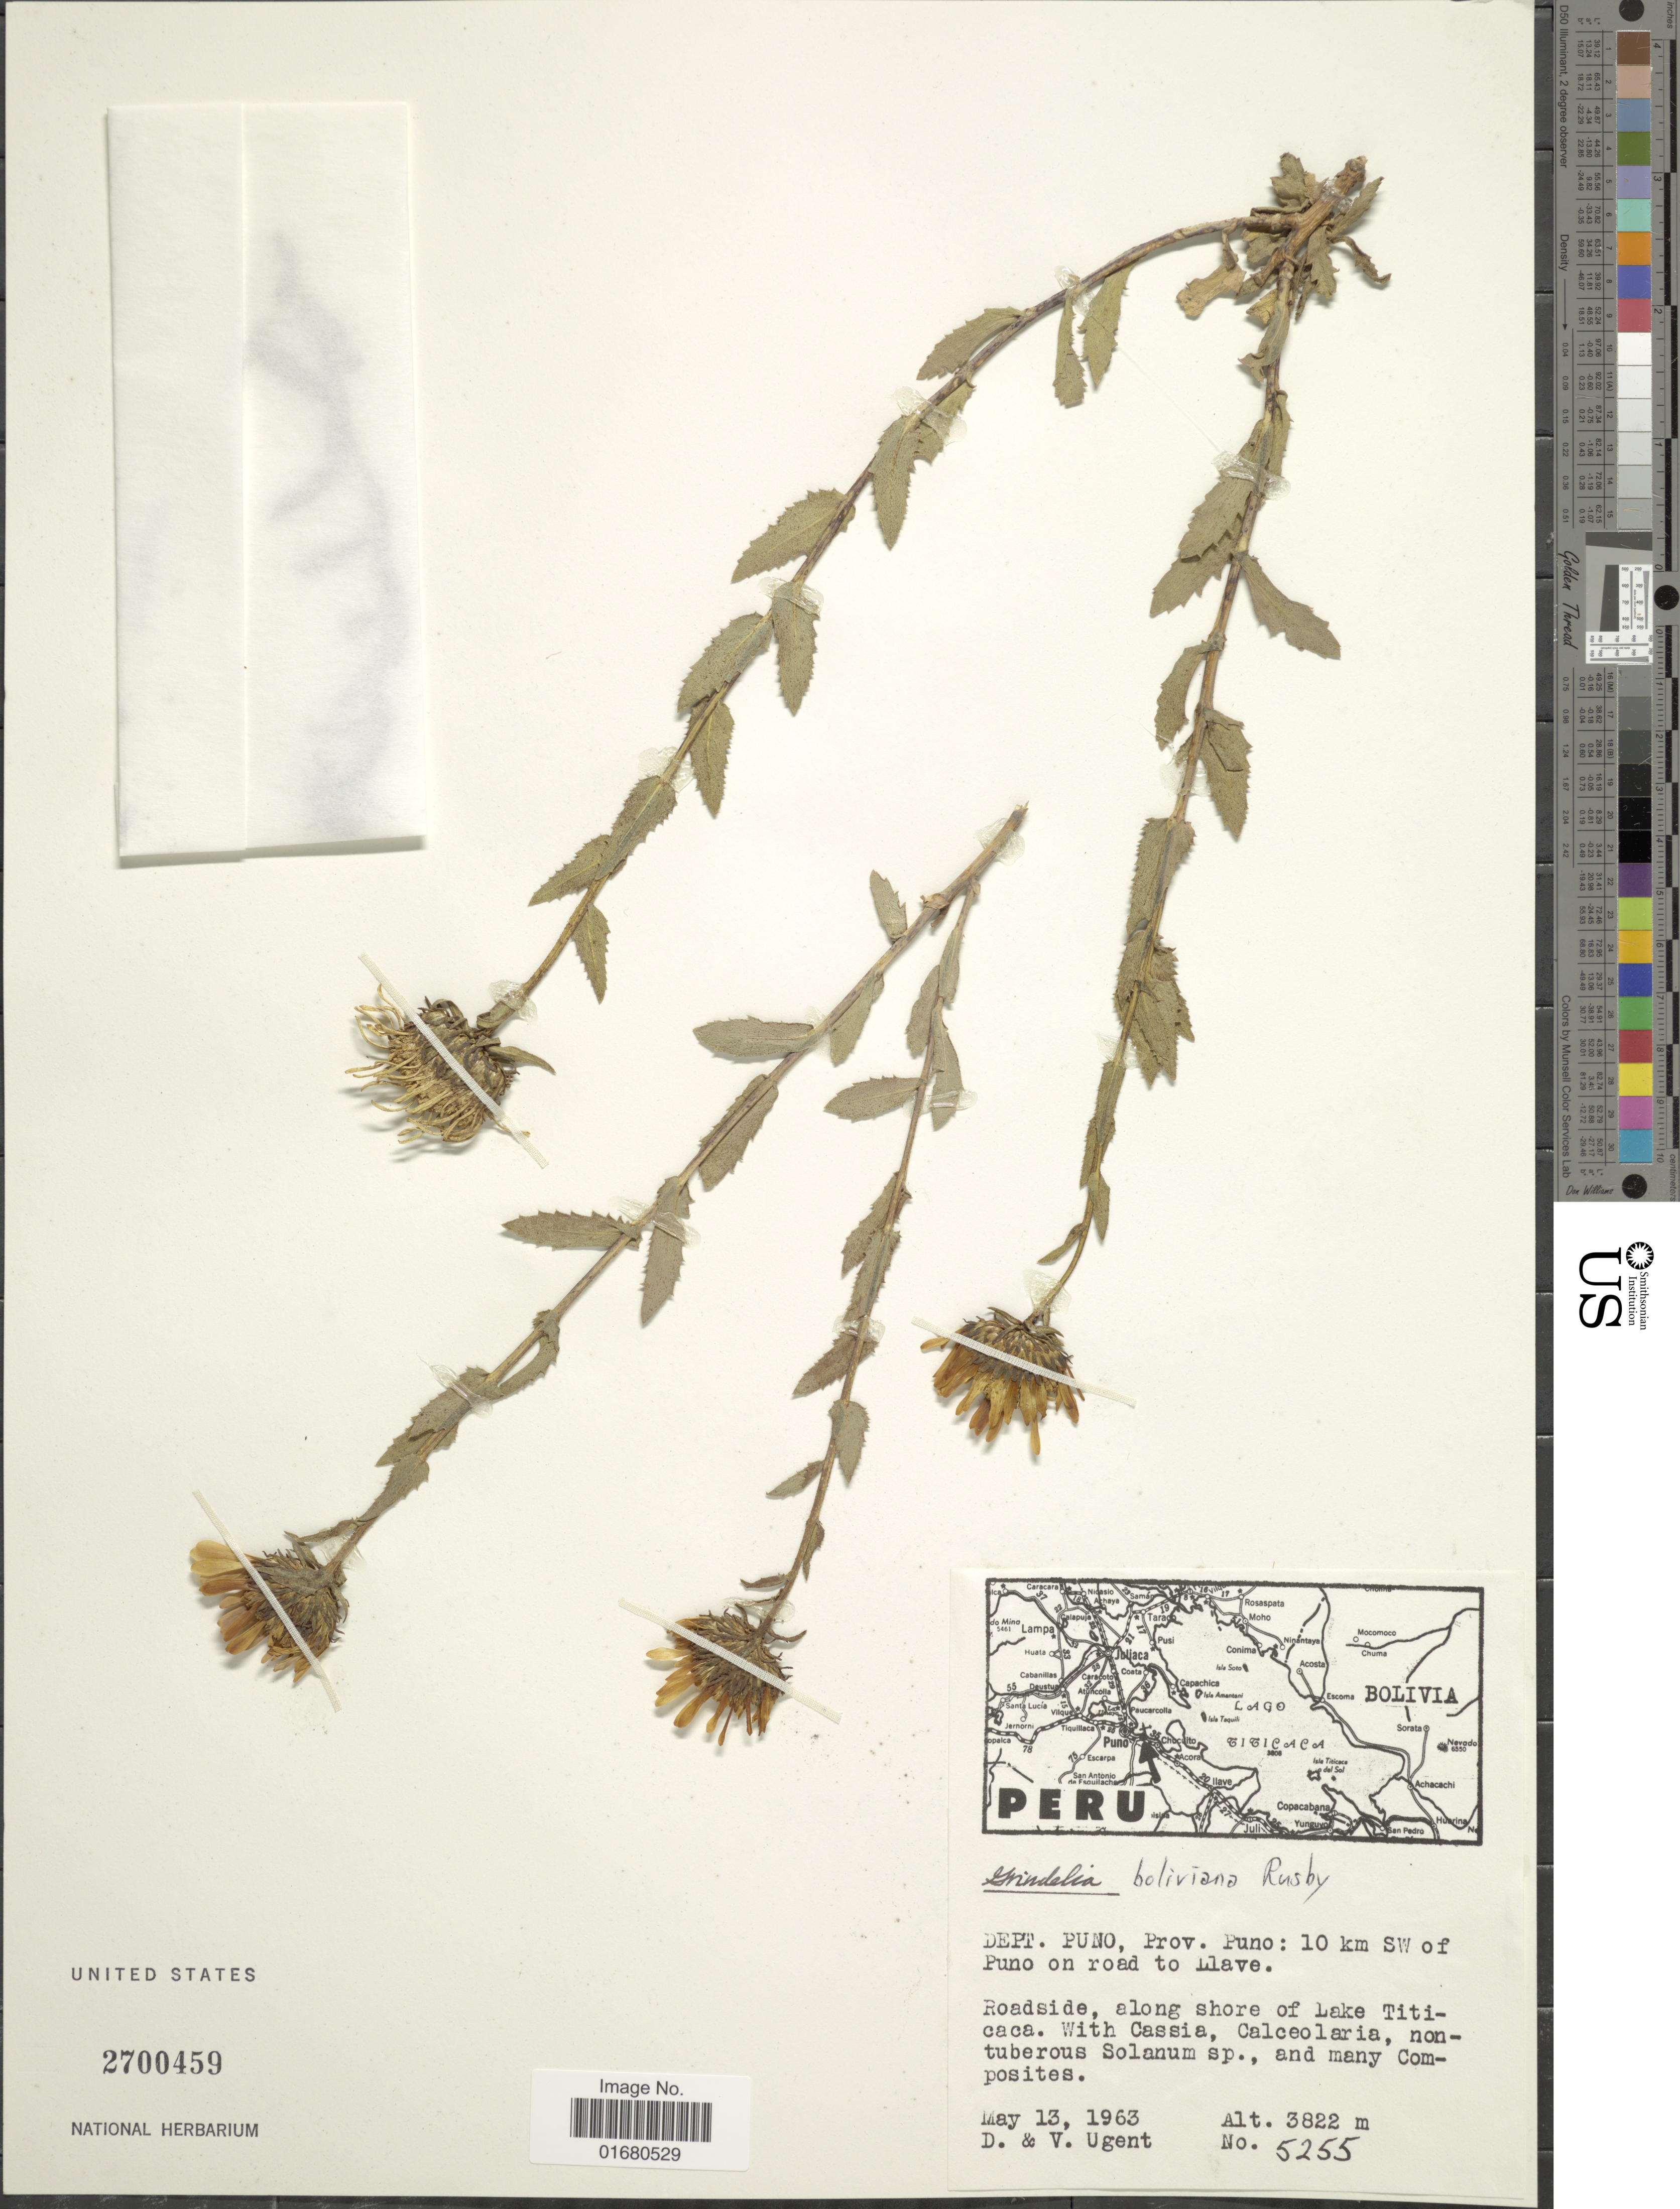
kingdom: Plantae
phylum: Tracheophyta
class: Magnoliopsida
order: Asterales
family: Asteraceae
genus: Grindelia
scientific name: Grindelia boliviana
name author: Rusby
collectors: D. Ugent & V. Ugent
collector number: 5255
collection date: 1963-05-13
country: Peru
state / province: Puno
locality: Dept. Puno, 10 km SW of Puno on road to Llave, Roadside, along shore of Lake Titicaca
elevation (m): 3822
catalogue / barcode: US 2700459